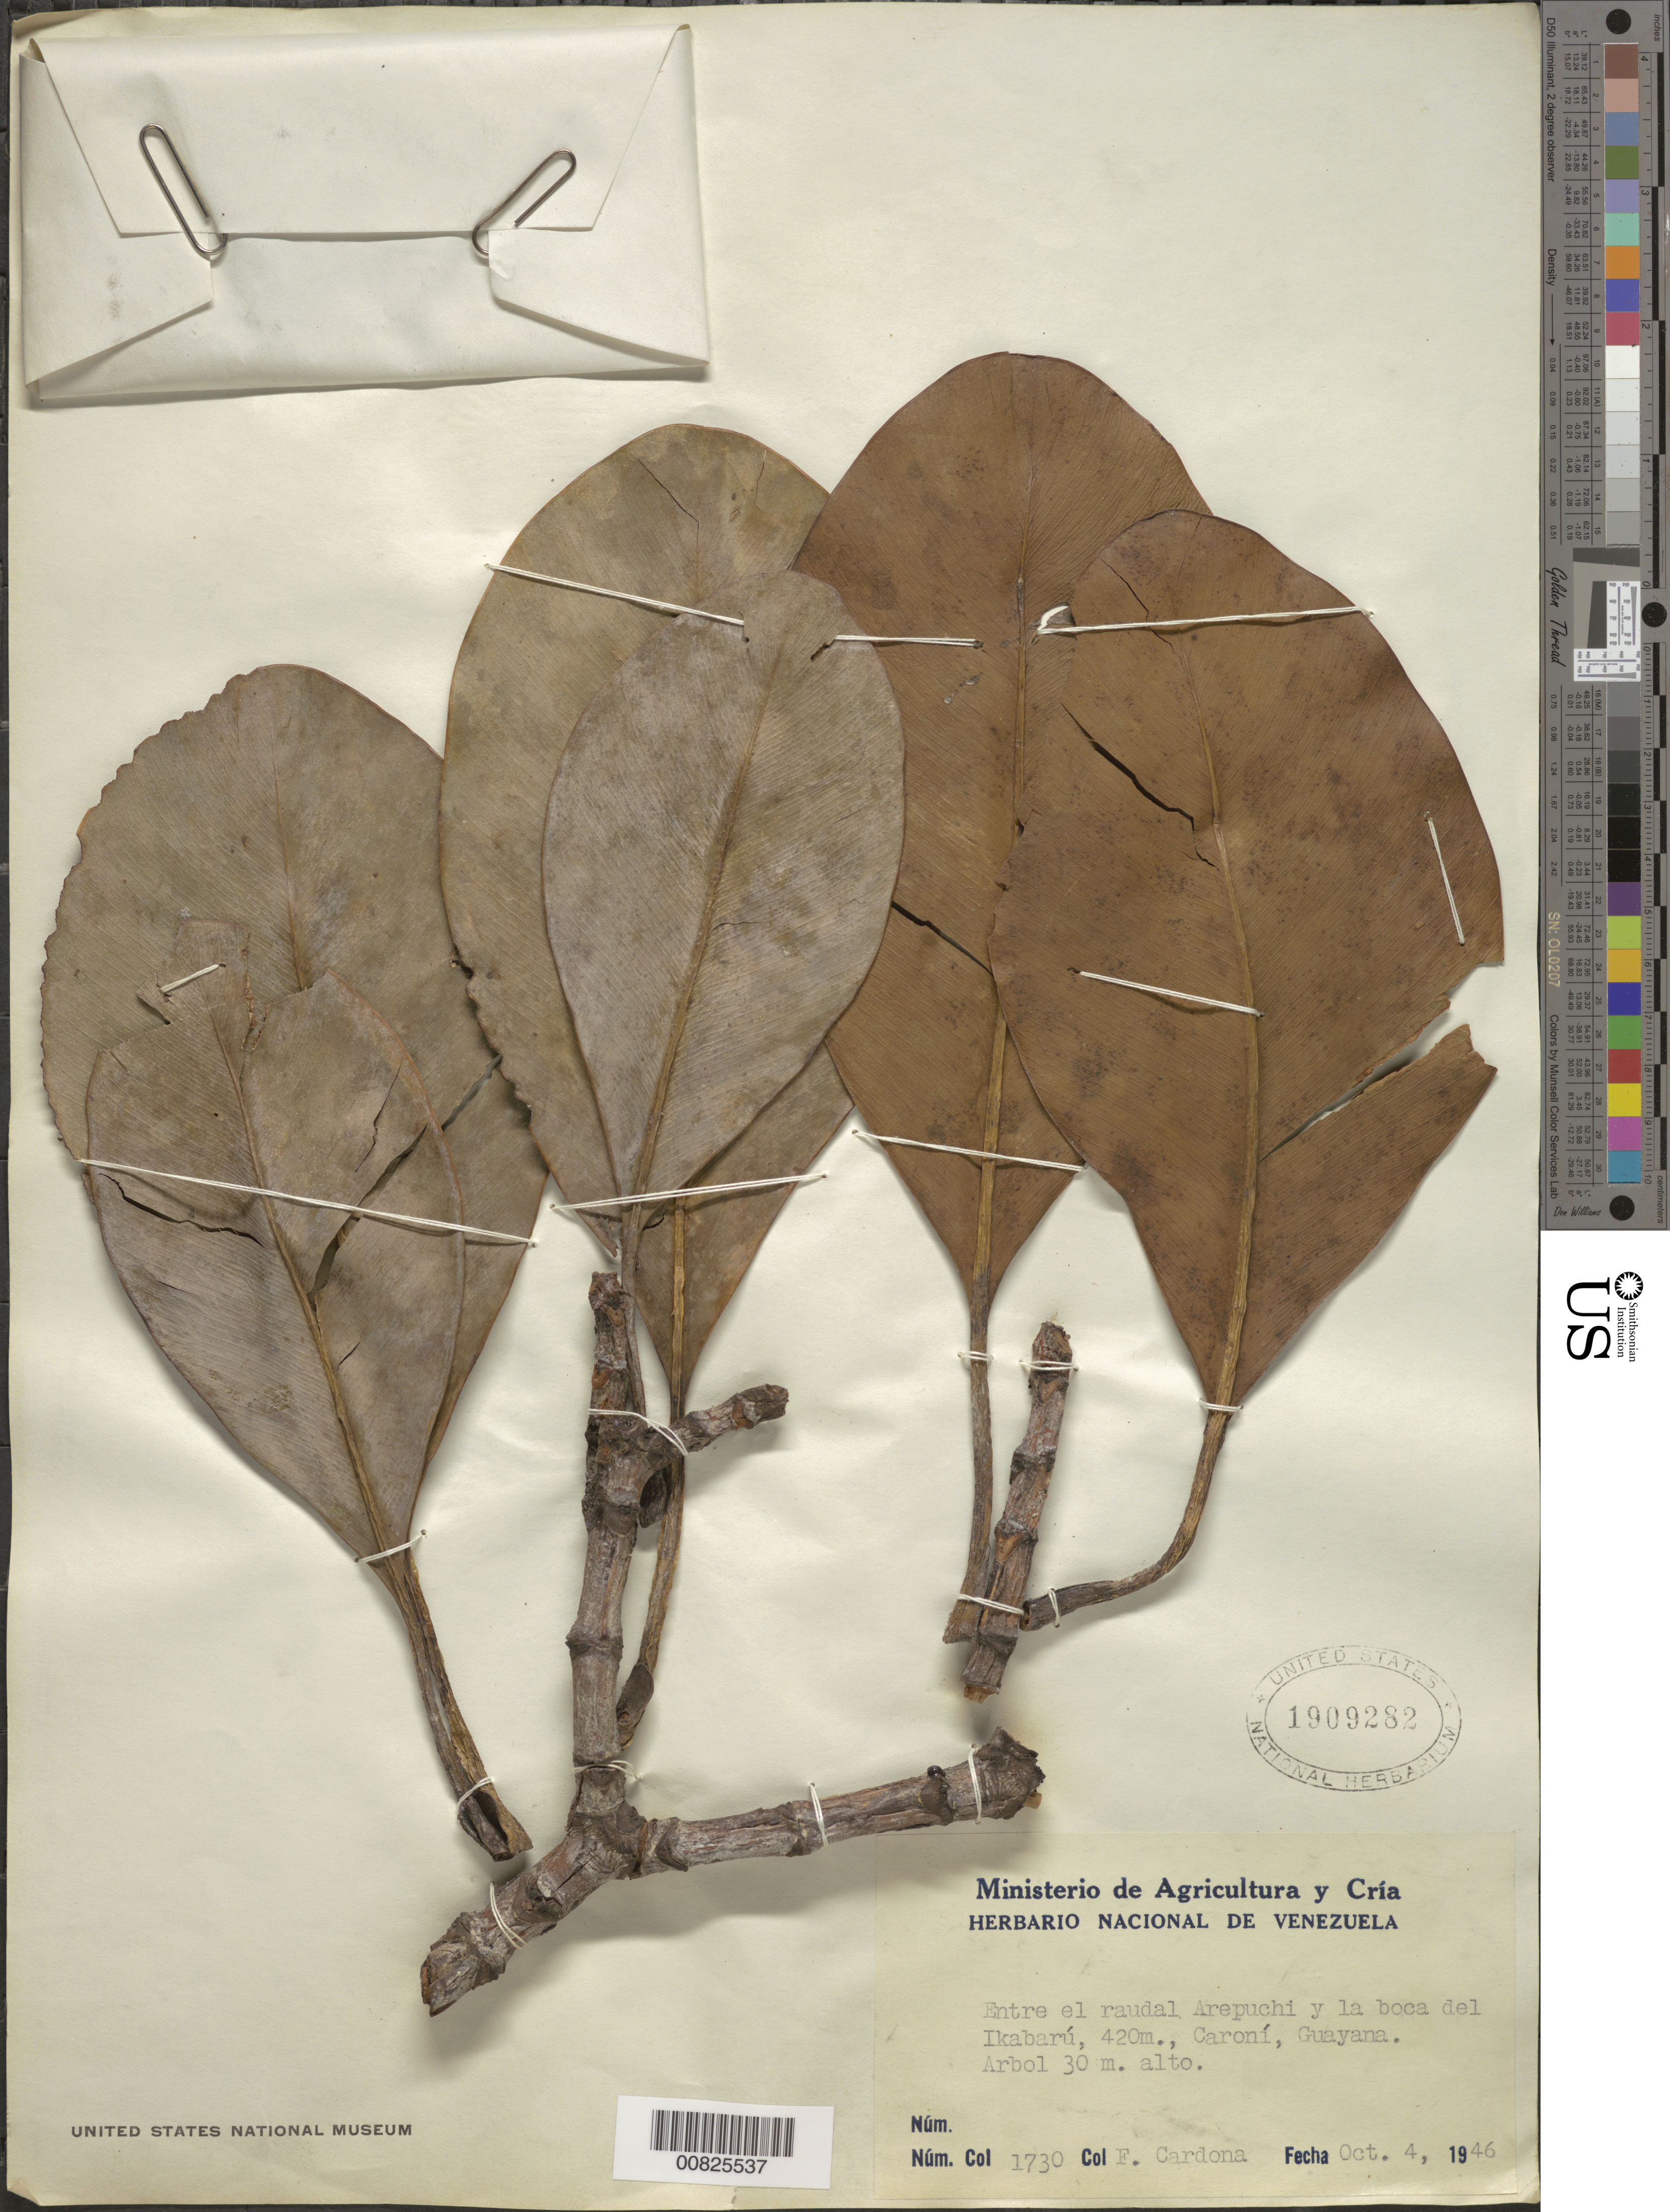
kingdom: Plantae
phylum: Tracheophyta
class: Magnoliopsida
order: Malpighiales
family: Clusiaceae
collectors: F. Cardona Puig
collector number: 1730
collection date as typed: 4-Oct-46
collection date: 1946-10-04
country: Venezuela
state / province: Bolívar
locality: Río Caroní, Raudal Arepuchi a la boca del Ikabarú (Guayana)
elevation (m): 420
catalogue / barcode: US 1909282